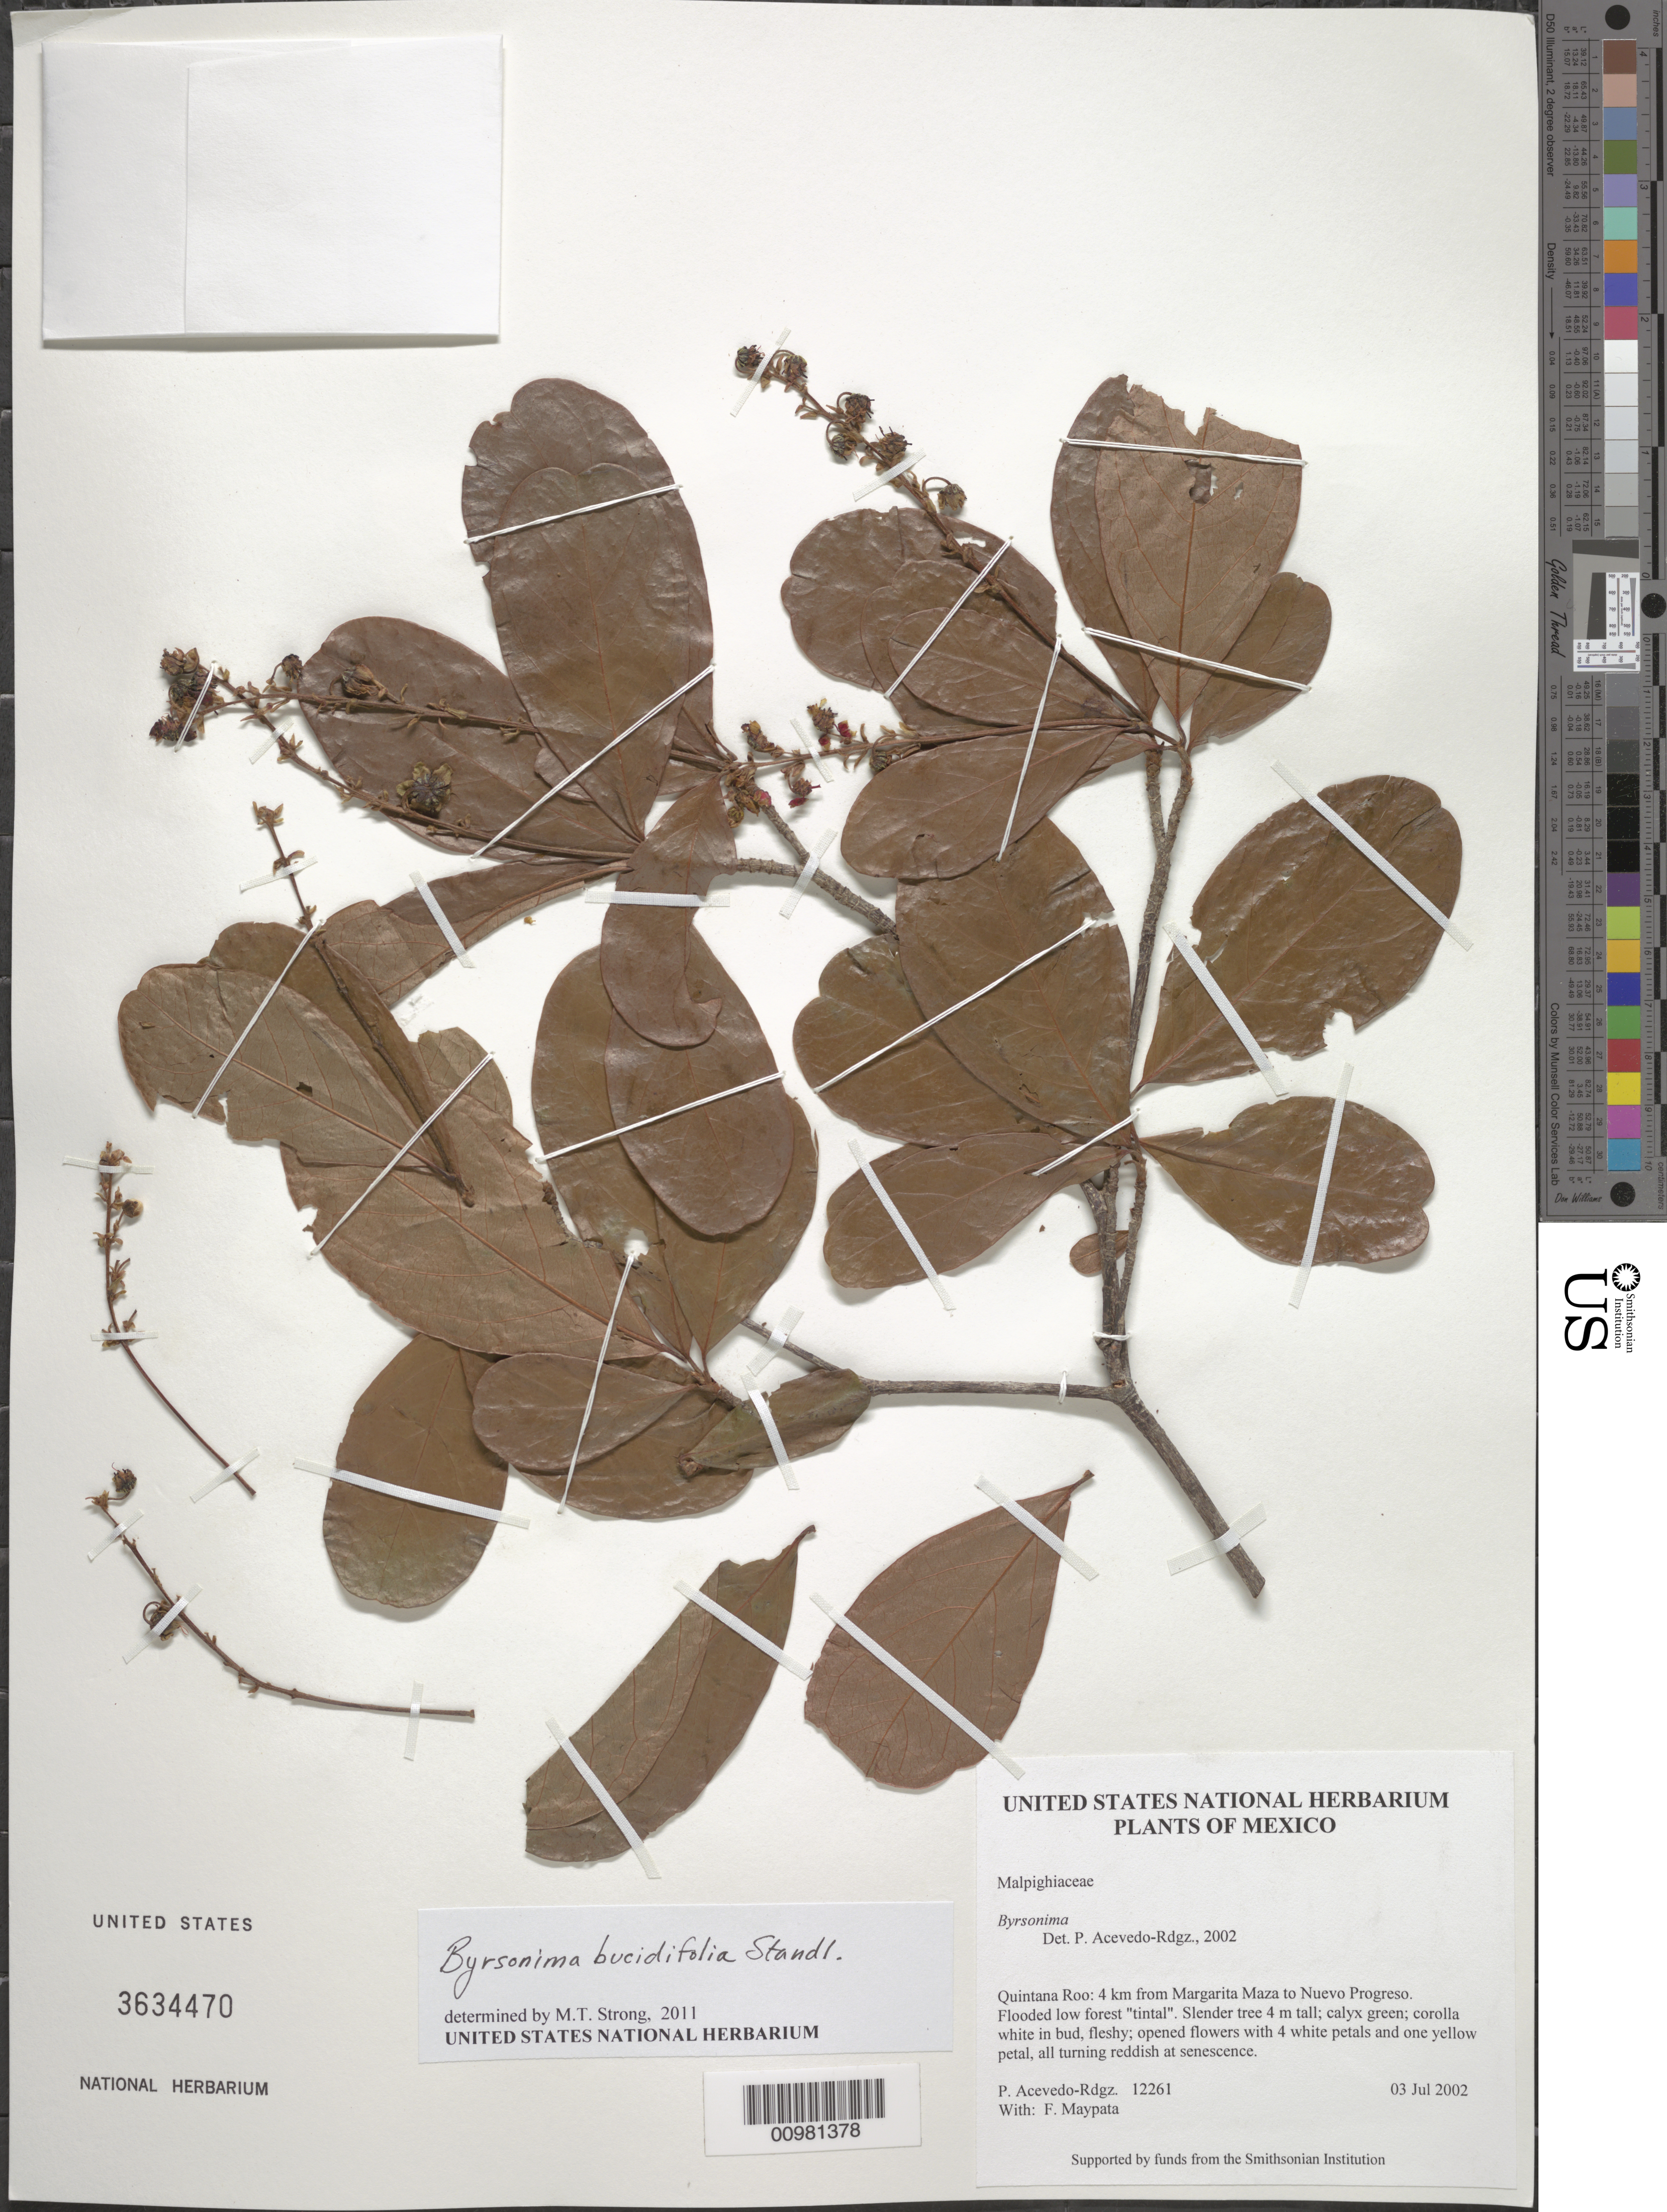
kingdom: Plantae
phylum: Tracheophyta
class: Magnoliopsida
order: Malpighiales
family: Malpighiaceae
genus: Byrsonima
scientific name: Byrsonima bucidifolia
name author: Standl.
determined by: Strong, M. T., (US), Smithsonian Institution - National Museum of Natural History (UNITED STATES)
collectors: P. Acevedo-Rodr. & F. Maypata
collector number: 12261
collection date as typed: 03 Jul 2002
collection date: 2002-07-03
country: Mexico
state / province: Quintana Roo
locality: Quintana Roo: 4 km from Margarita Maza to Nuevo Progreso.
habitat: Flooded low forest "tintal".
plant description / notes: US, NY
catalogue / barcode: US 3634470